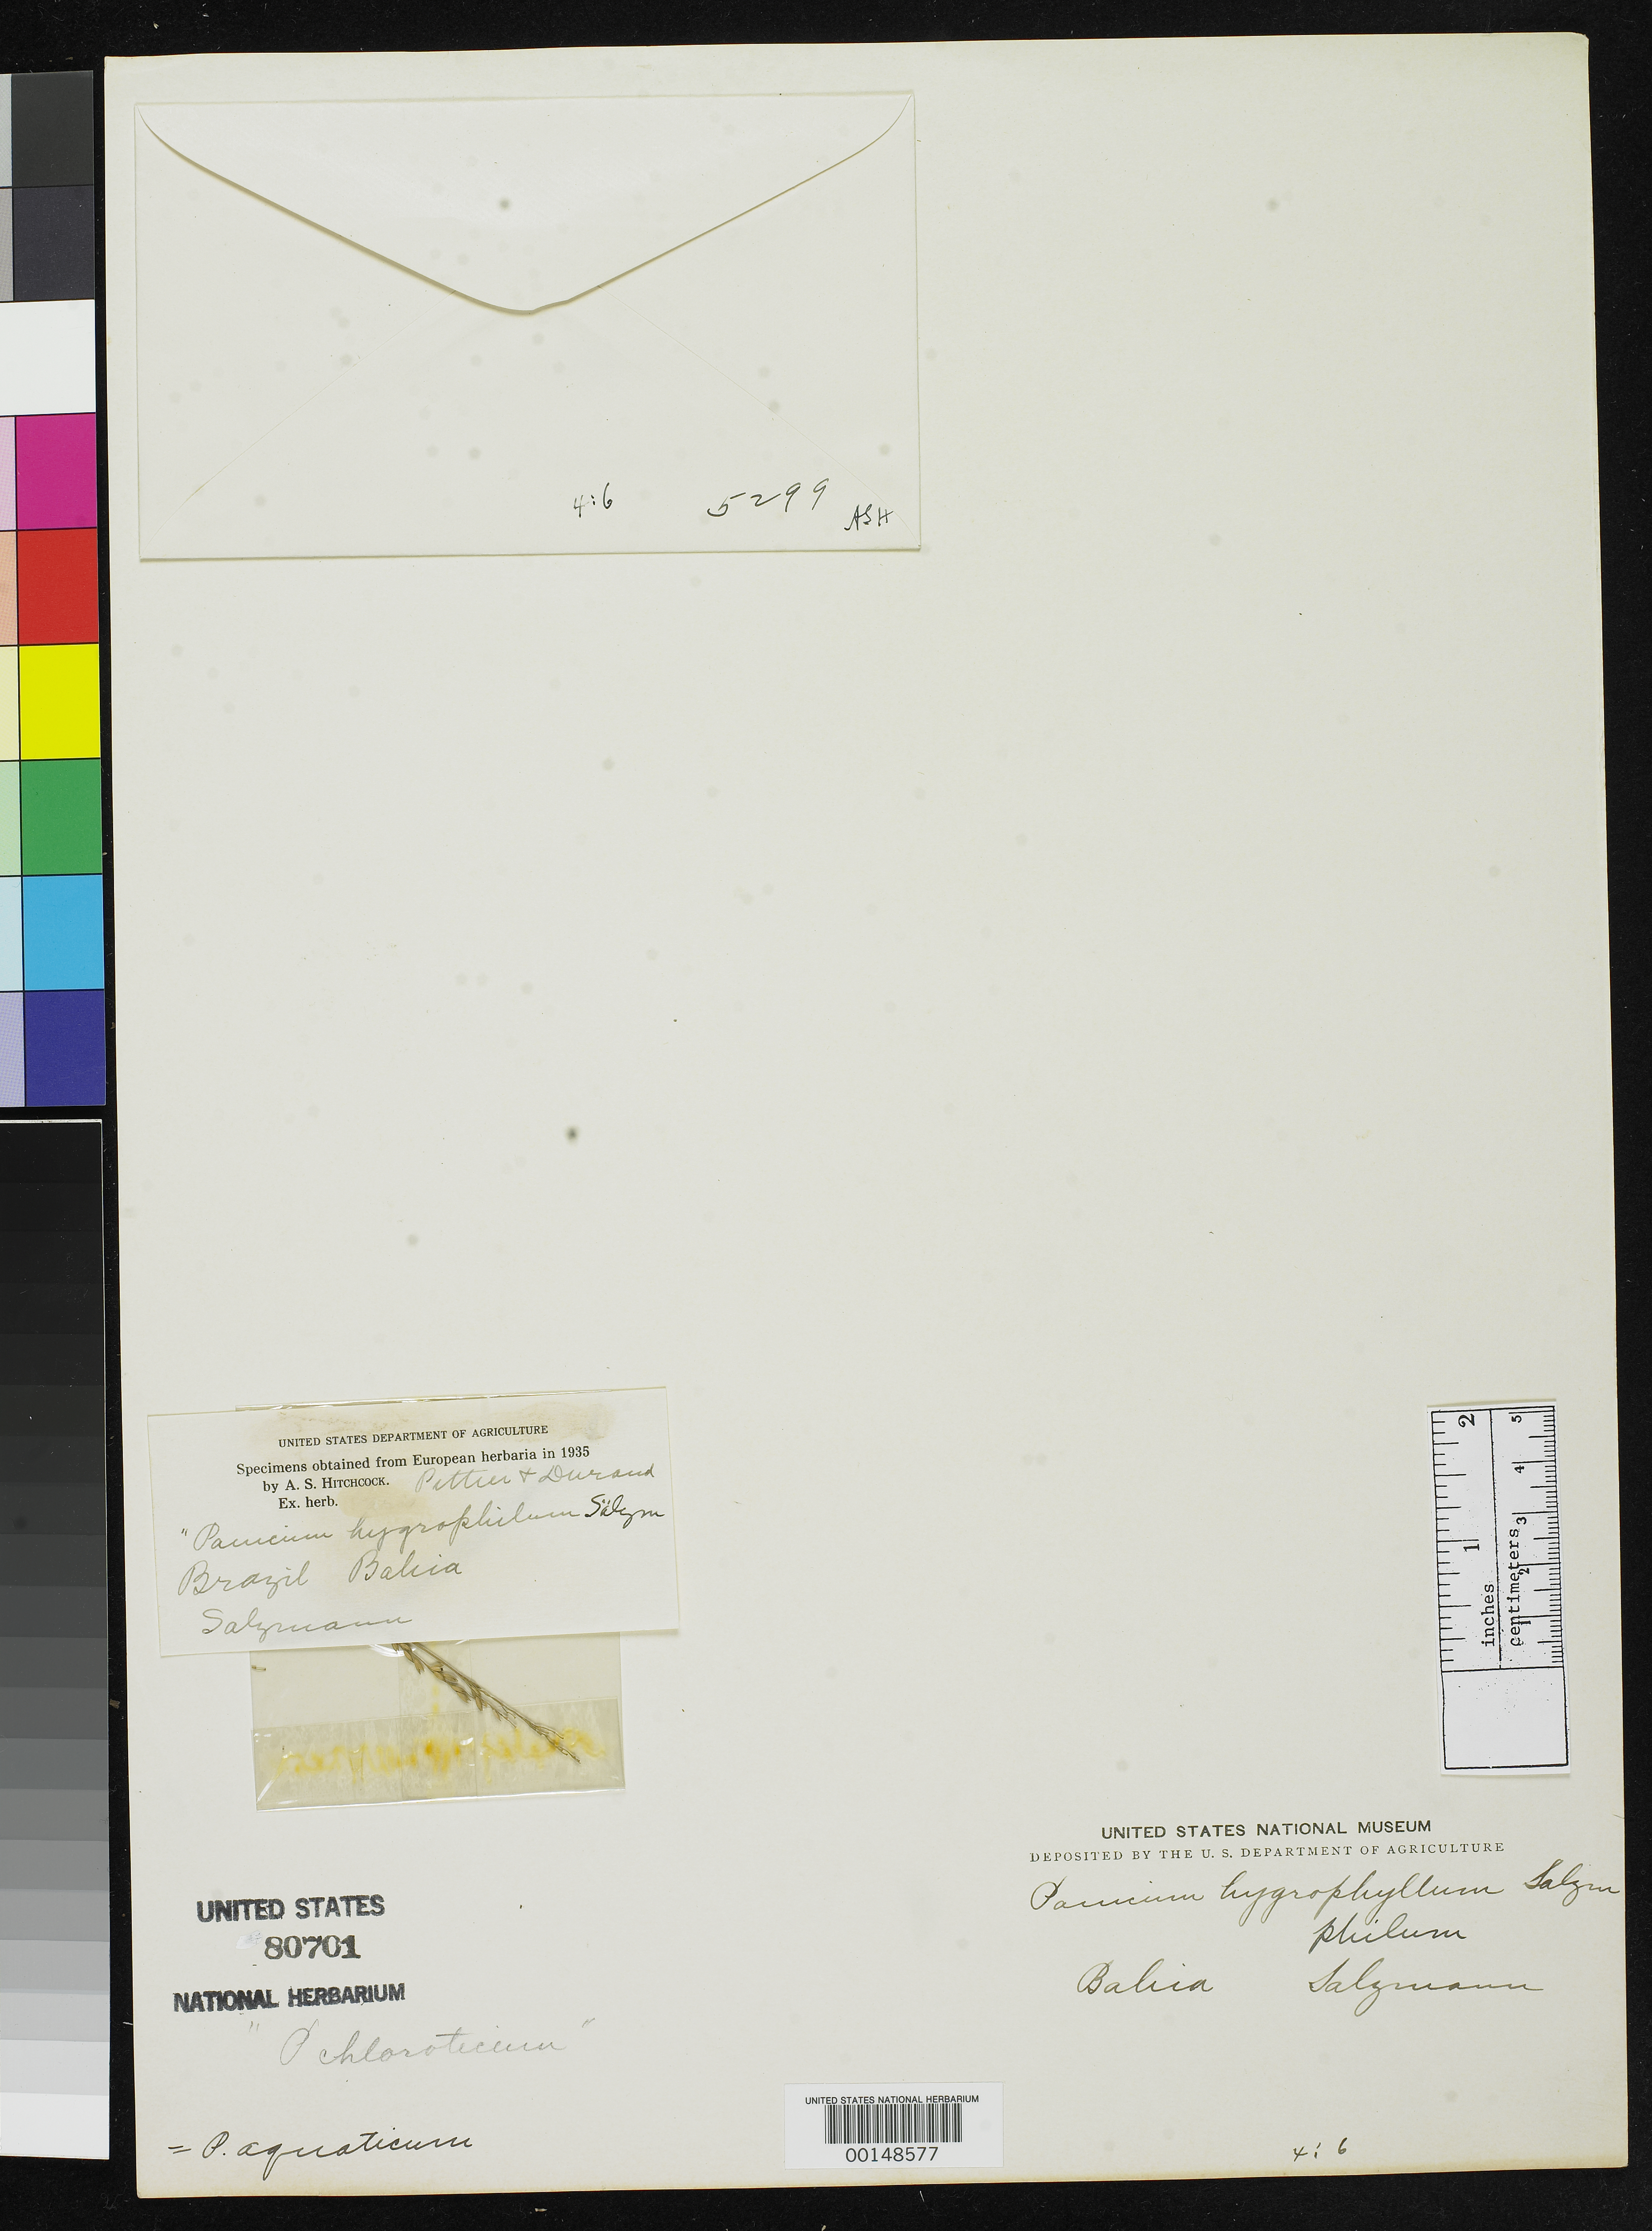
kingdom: Plantae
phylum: Tracheophyta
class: Liliopsida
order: Poales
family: Poaceae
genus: Panicum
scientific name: Panicum hydrophilum Salzm. ex Steud., nom. illeg.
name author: Salzm. ex Steud.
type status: Type Fragment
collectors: P. Salzmann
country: Brazil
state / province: Bahia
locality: North of Esplanda city on road to Jaquera.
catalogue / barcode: US 80701